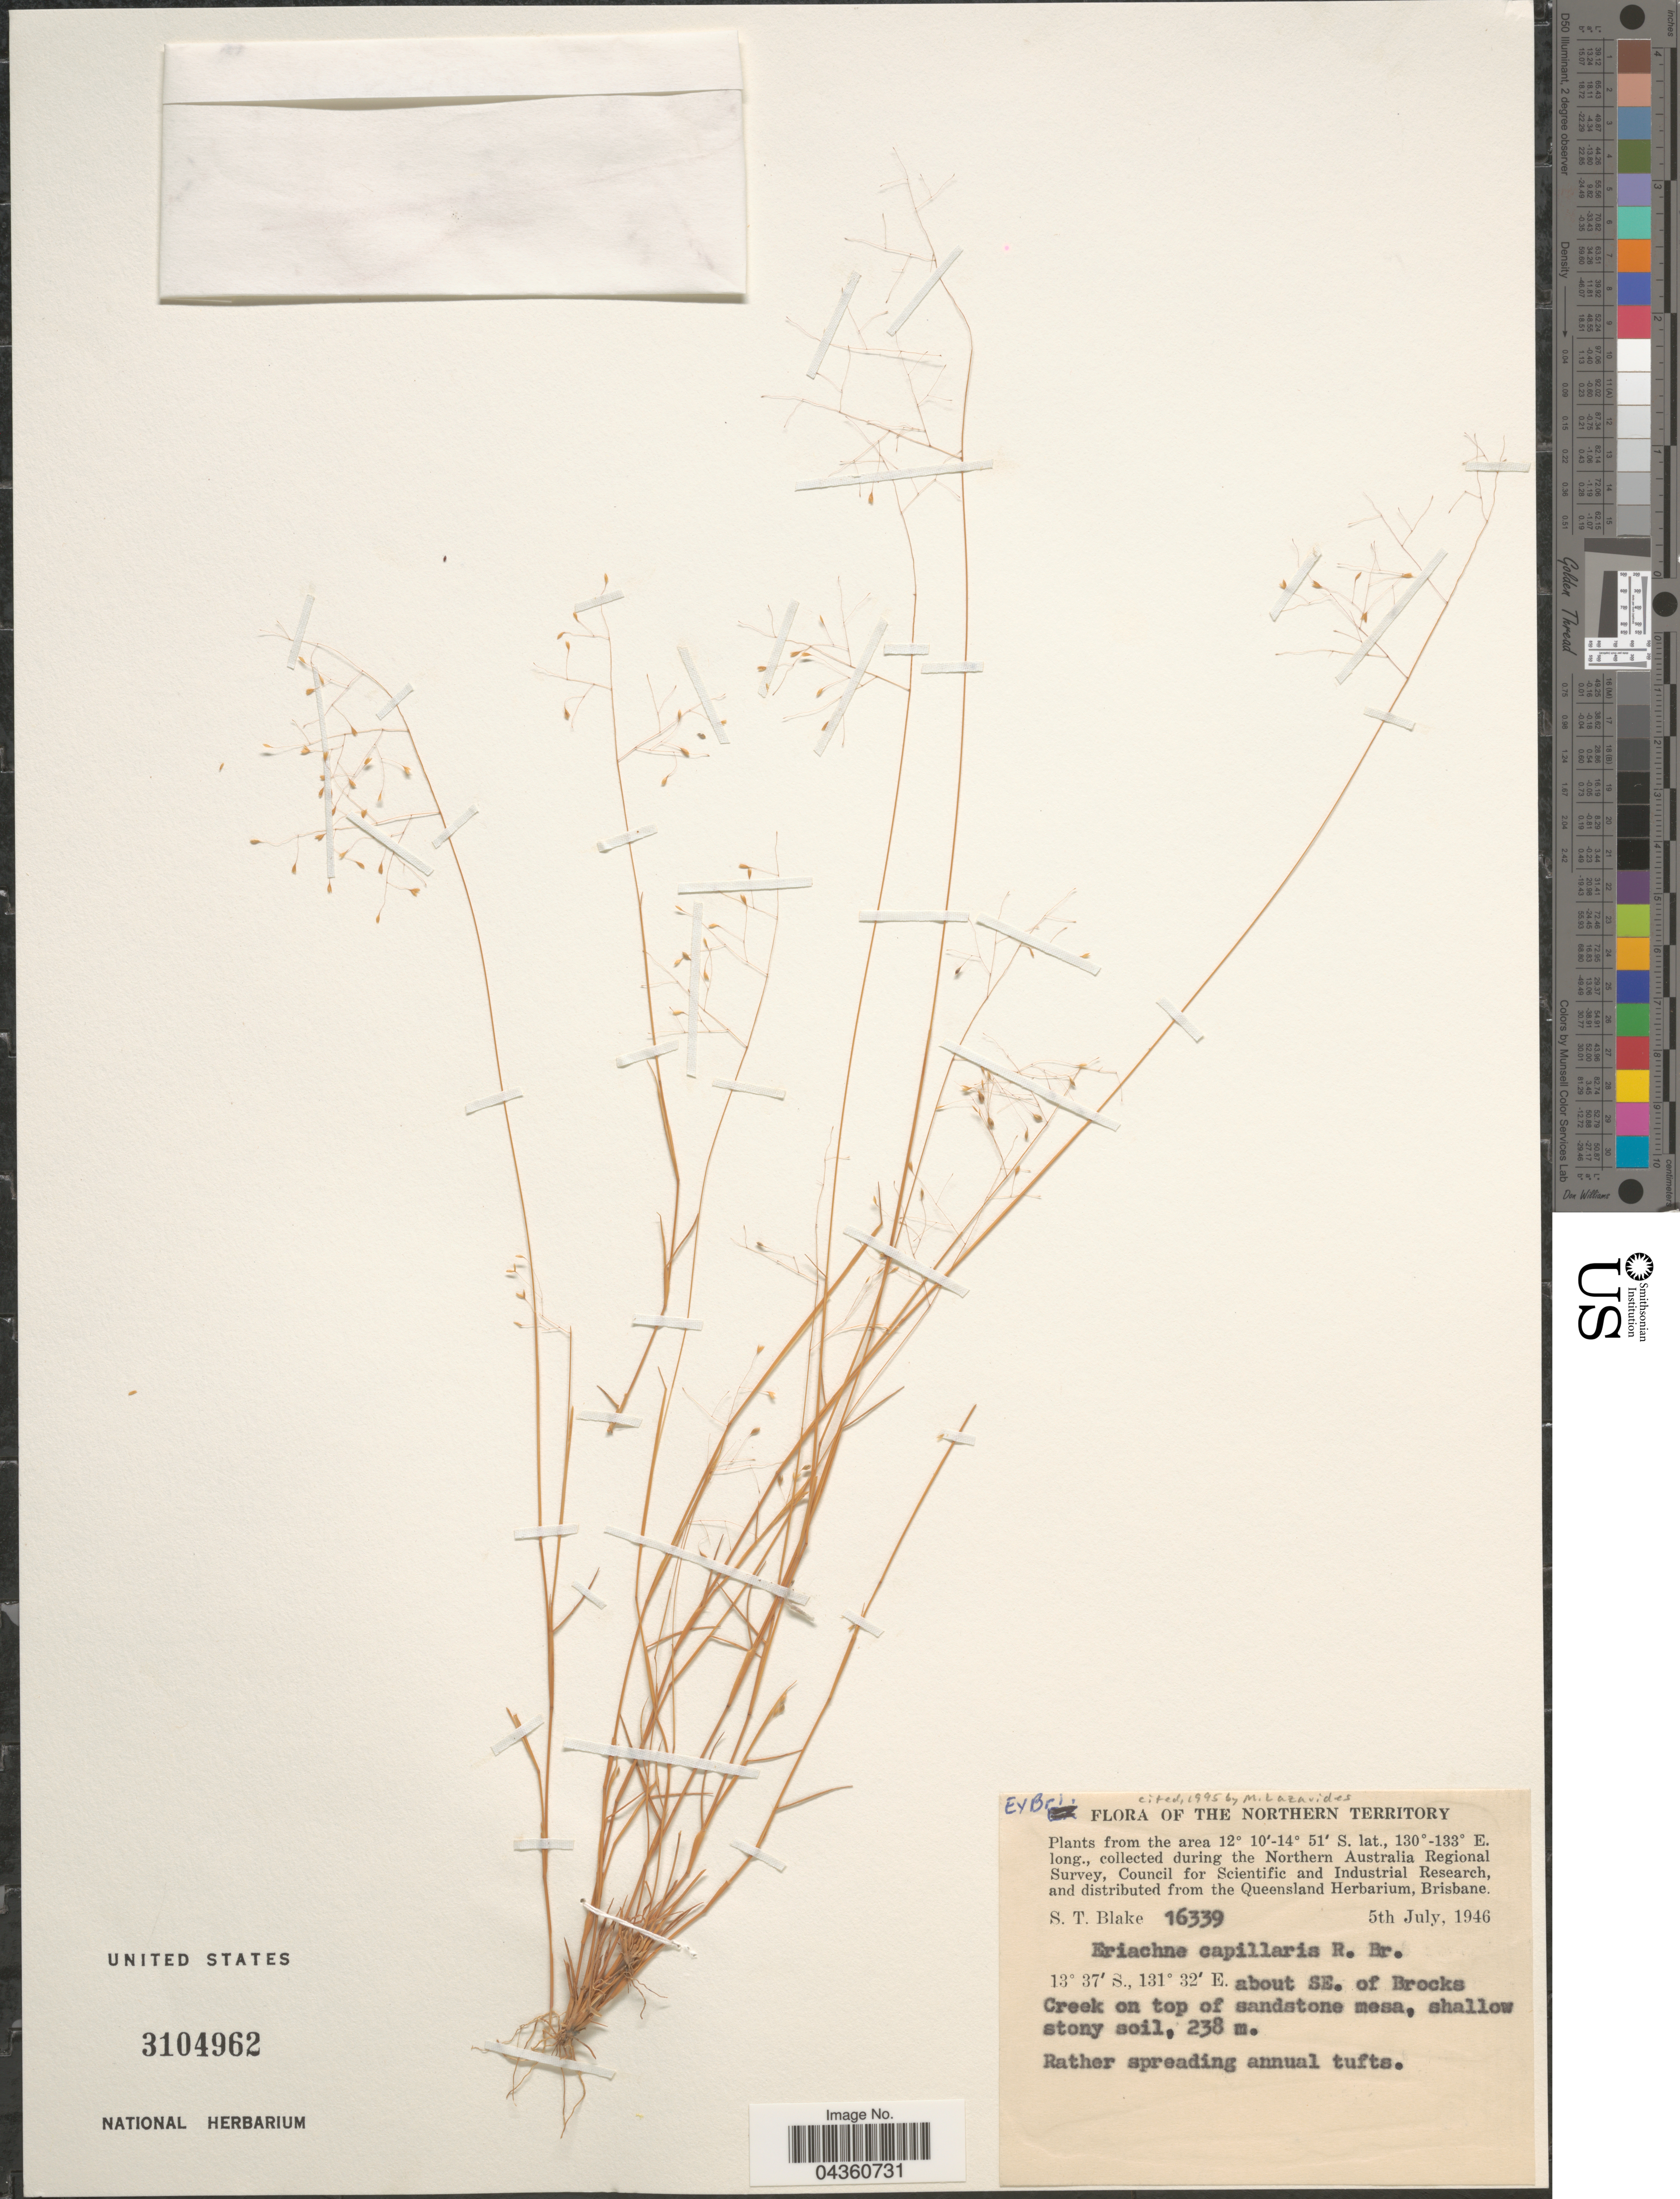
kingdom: Plantae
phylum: Tracheophyta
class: Liliopsida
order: Poales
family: Poaceae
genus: Eriachne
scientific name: Eriachne capillaris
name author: R. Br.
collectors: S. T. Blake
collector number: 16339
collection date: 1946-07-05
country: Australia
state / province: Northern Territory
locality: Northern Australia Regional Survey. About SE. of Brocks Creek on top of sandstone mesa, shallow stony soil.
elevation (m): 238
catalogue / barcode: US 3104962